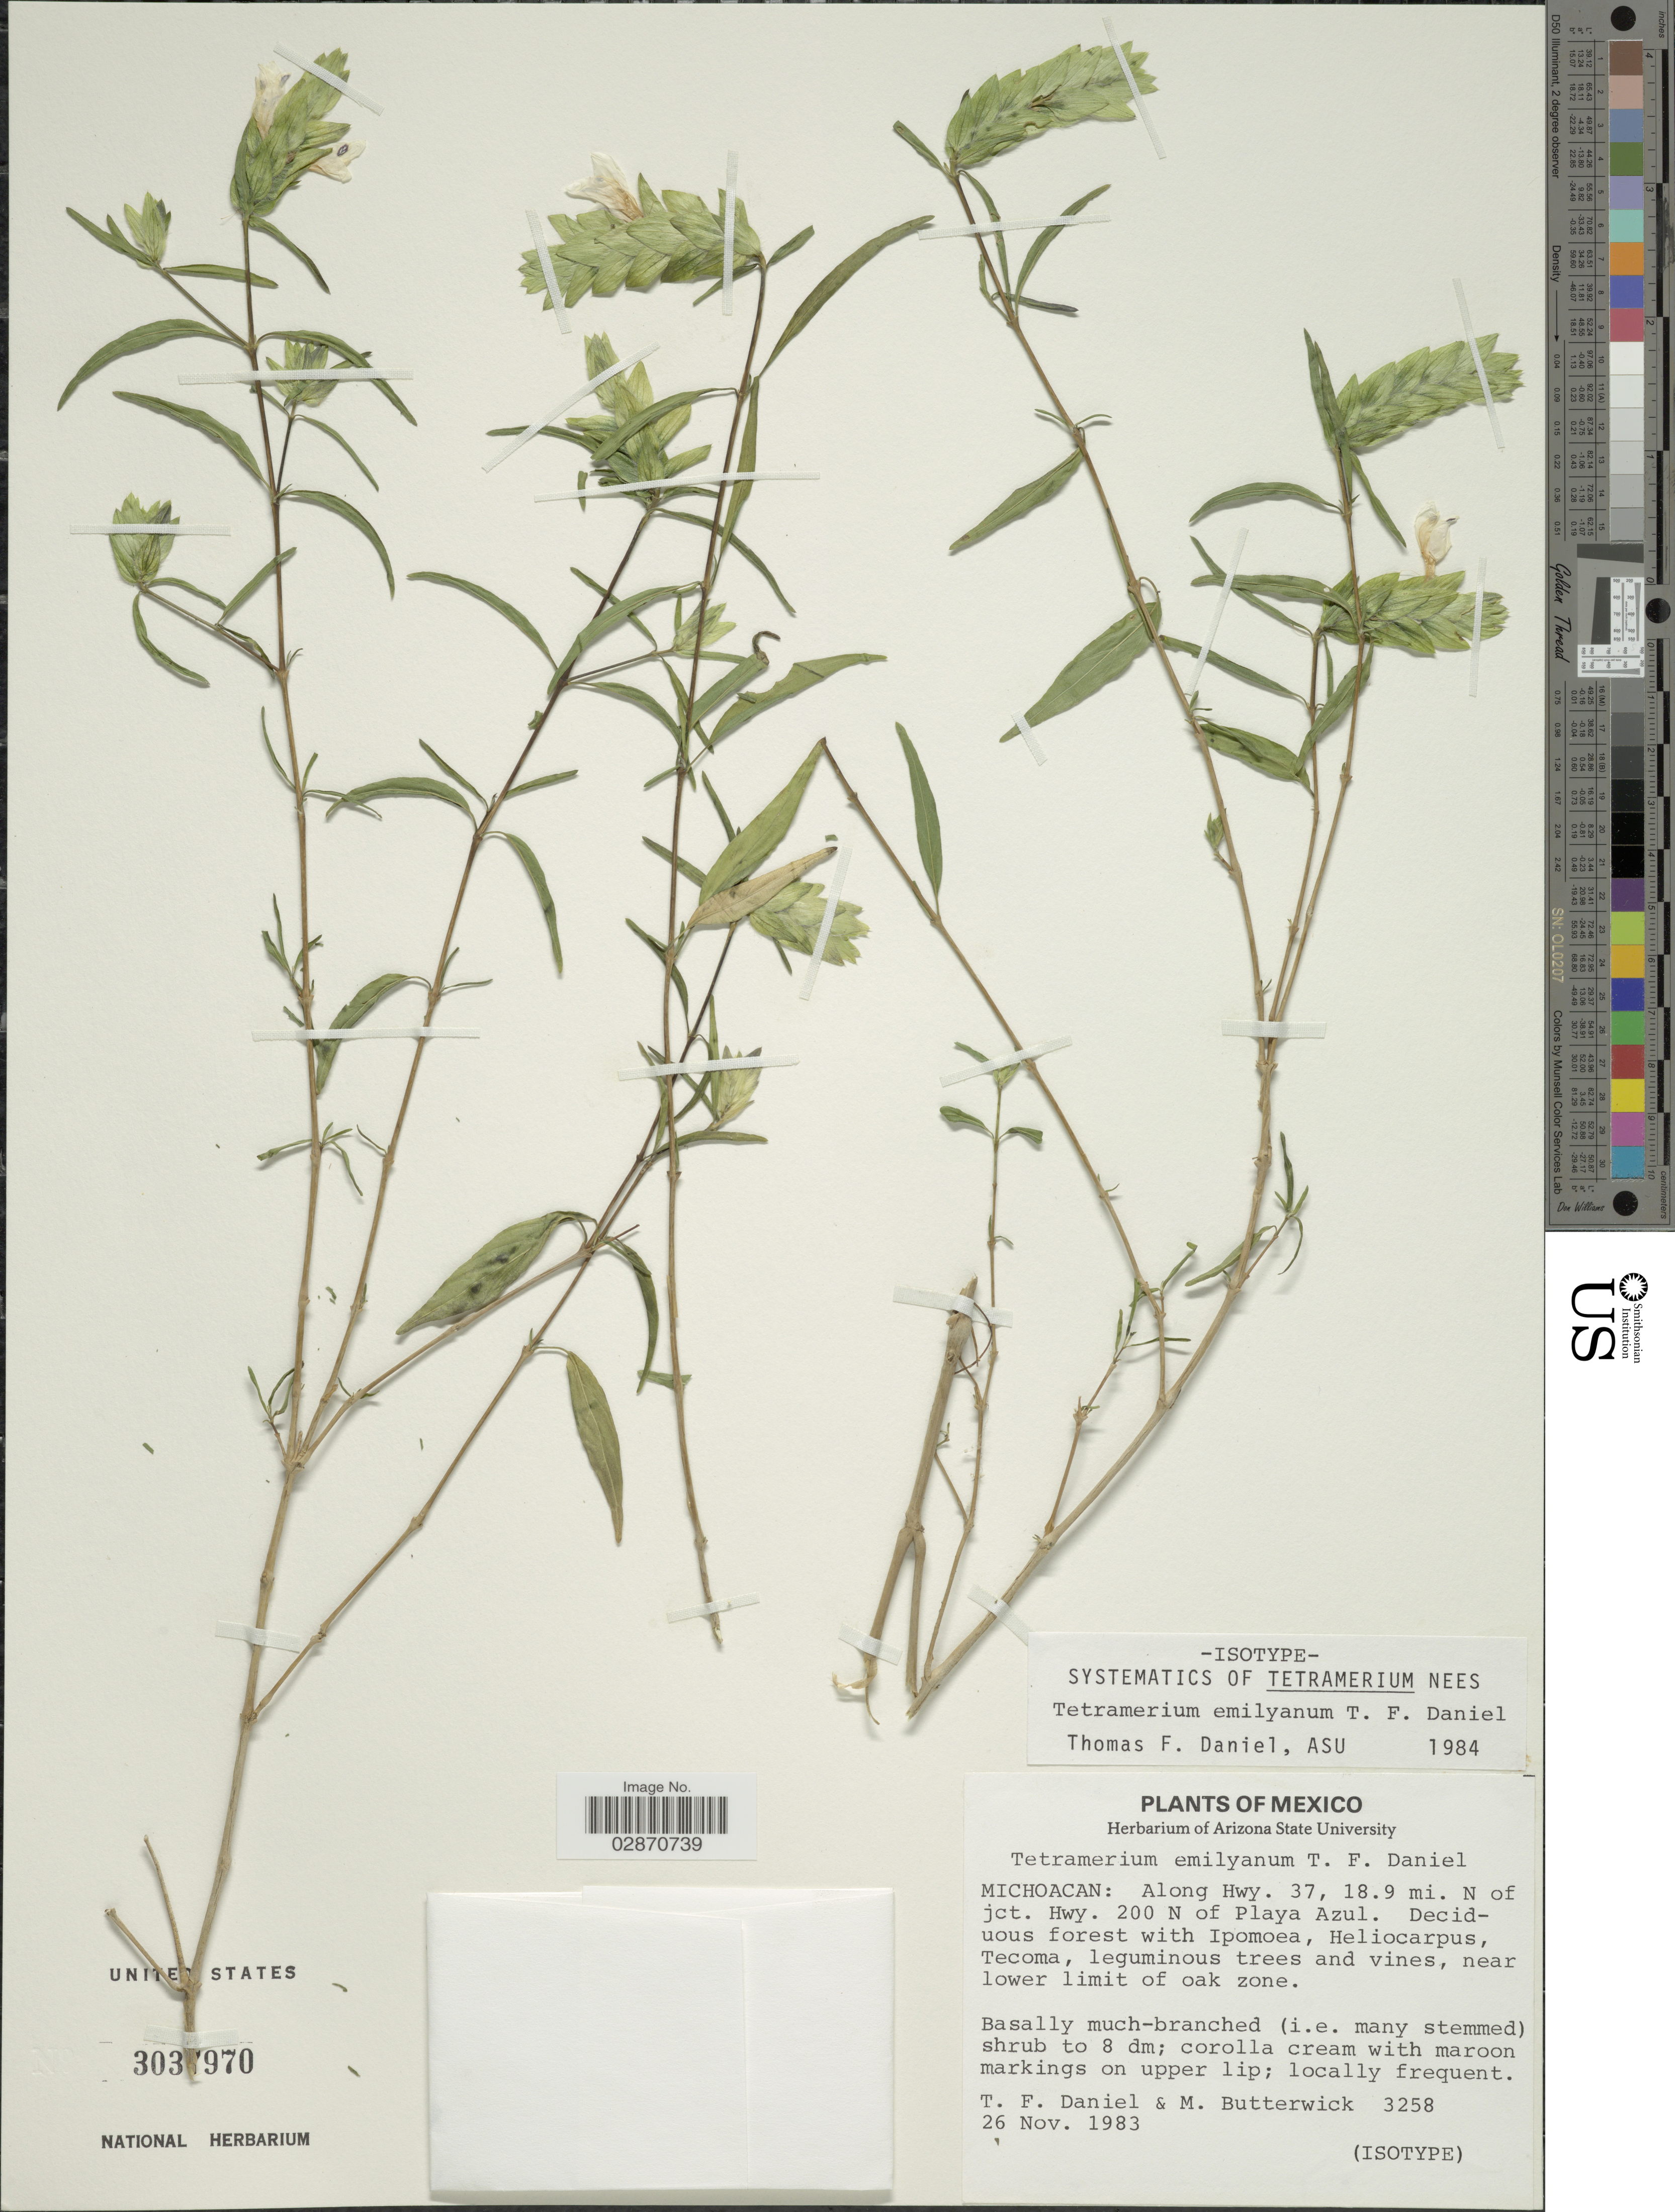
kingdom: Plantae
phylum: Tracheophyta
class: Magnoliopsida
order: Lamiales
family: Acanthaceae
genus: Tetramerium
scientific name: Tetramerium emilyanum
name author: T.F. Daniel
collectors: T. F. Daniel & M. Butterwick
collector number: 3258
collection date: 1983-11-26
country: Mexico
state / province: Michoacán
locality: Along Hwy. 37, 18.9 mi. N of jct. Hwy. 200 N of Playa Azul.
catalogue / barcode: US 3037970